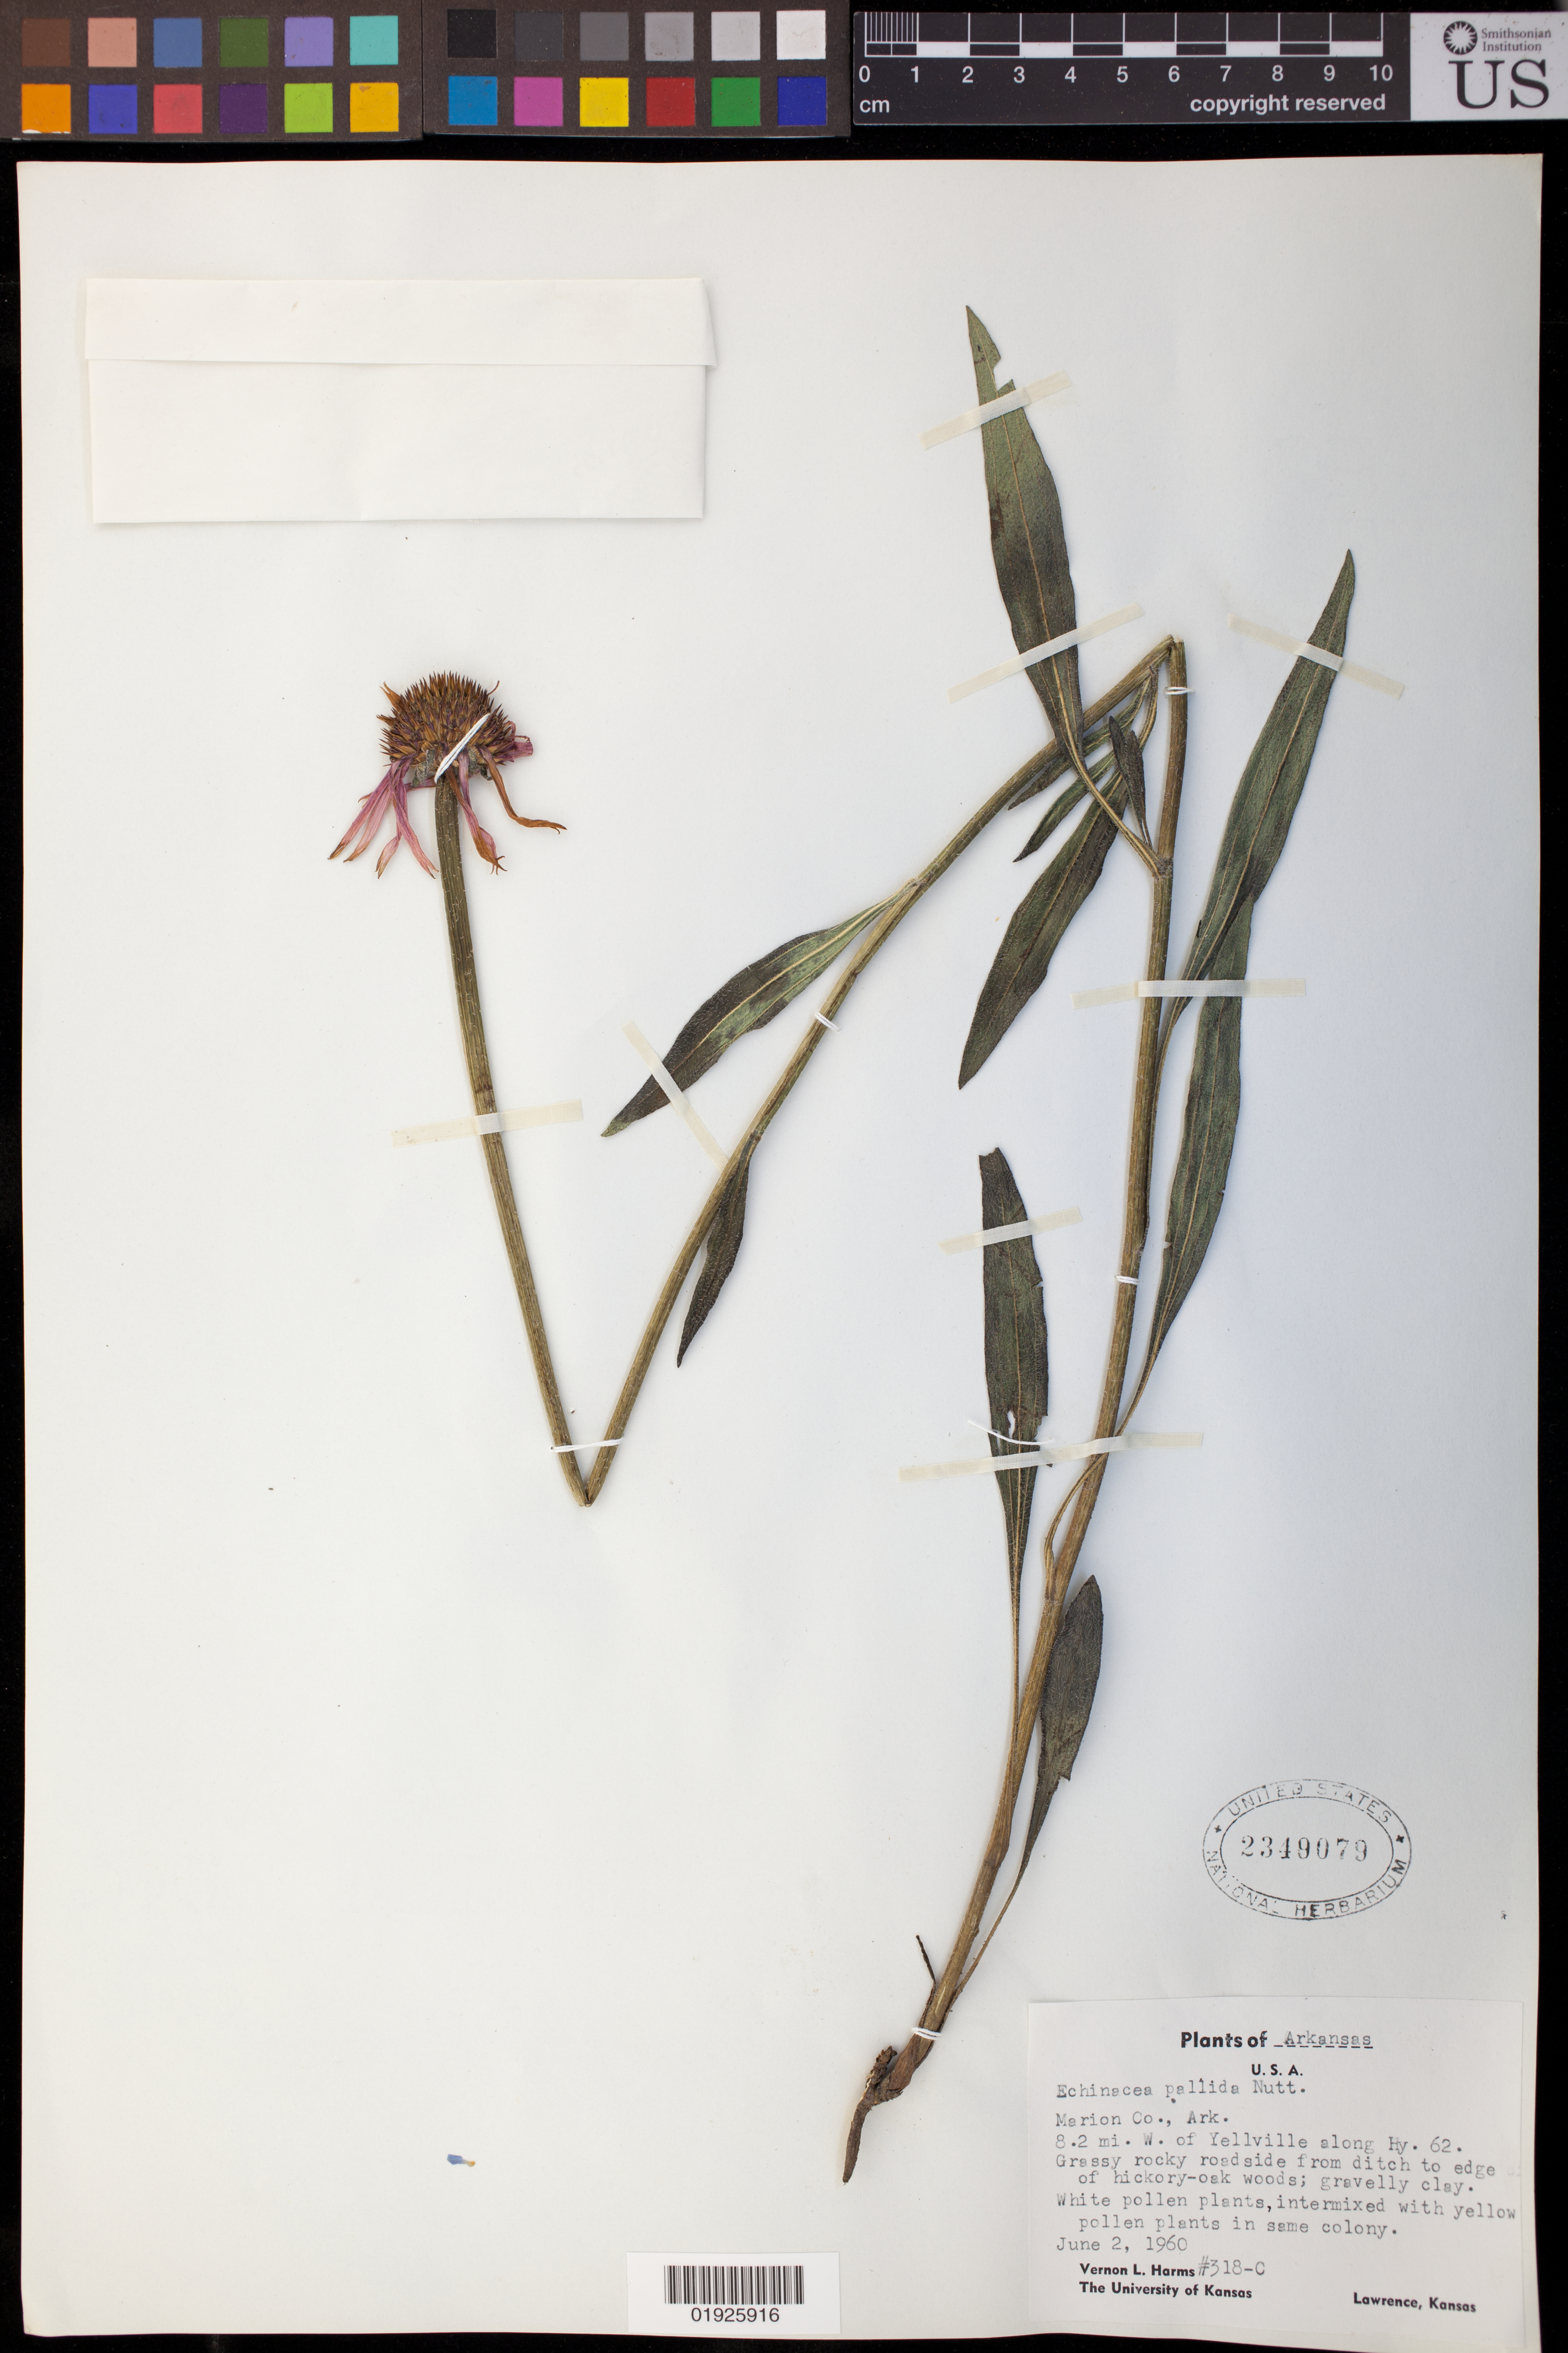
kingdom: Plantae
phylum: Tracheophyta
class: Magnoliopsida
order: Asterales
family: Asteraceae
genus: Echinacea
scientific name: Echinacea pallida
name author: (Nutt.) Nutt.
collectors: V. Harms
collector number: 318-C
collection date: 1960-06-02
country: United States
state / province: Arkansas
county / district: Marion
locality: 8.2 mi W of Yellville along Hy. 62.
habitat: Grassy rocky roadside from ditch to edge of hickory-oak woods; gravelly clay.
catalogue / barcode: US 2349079